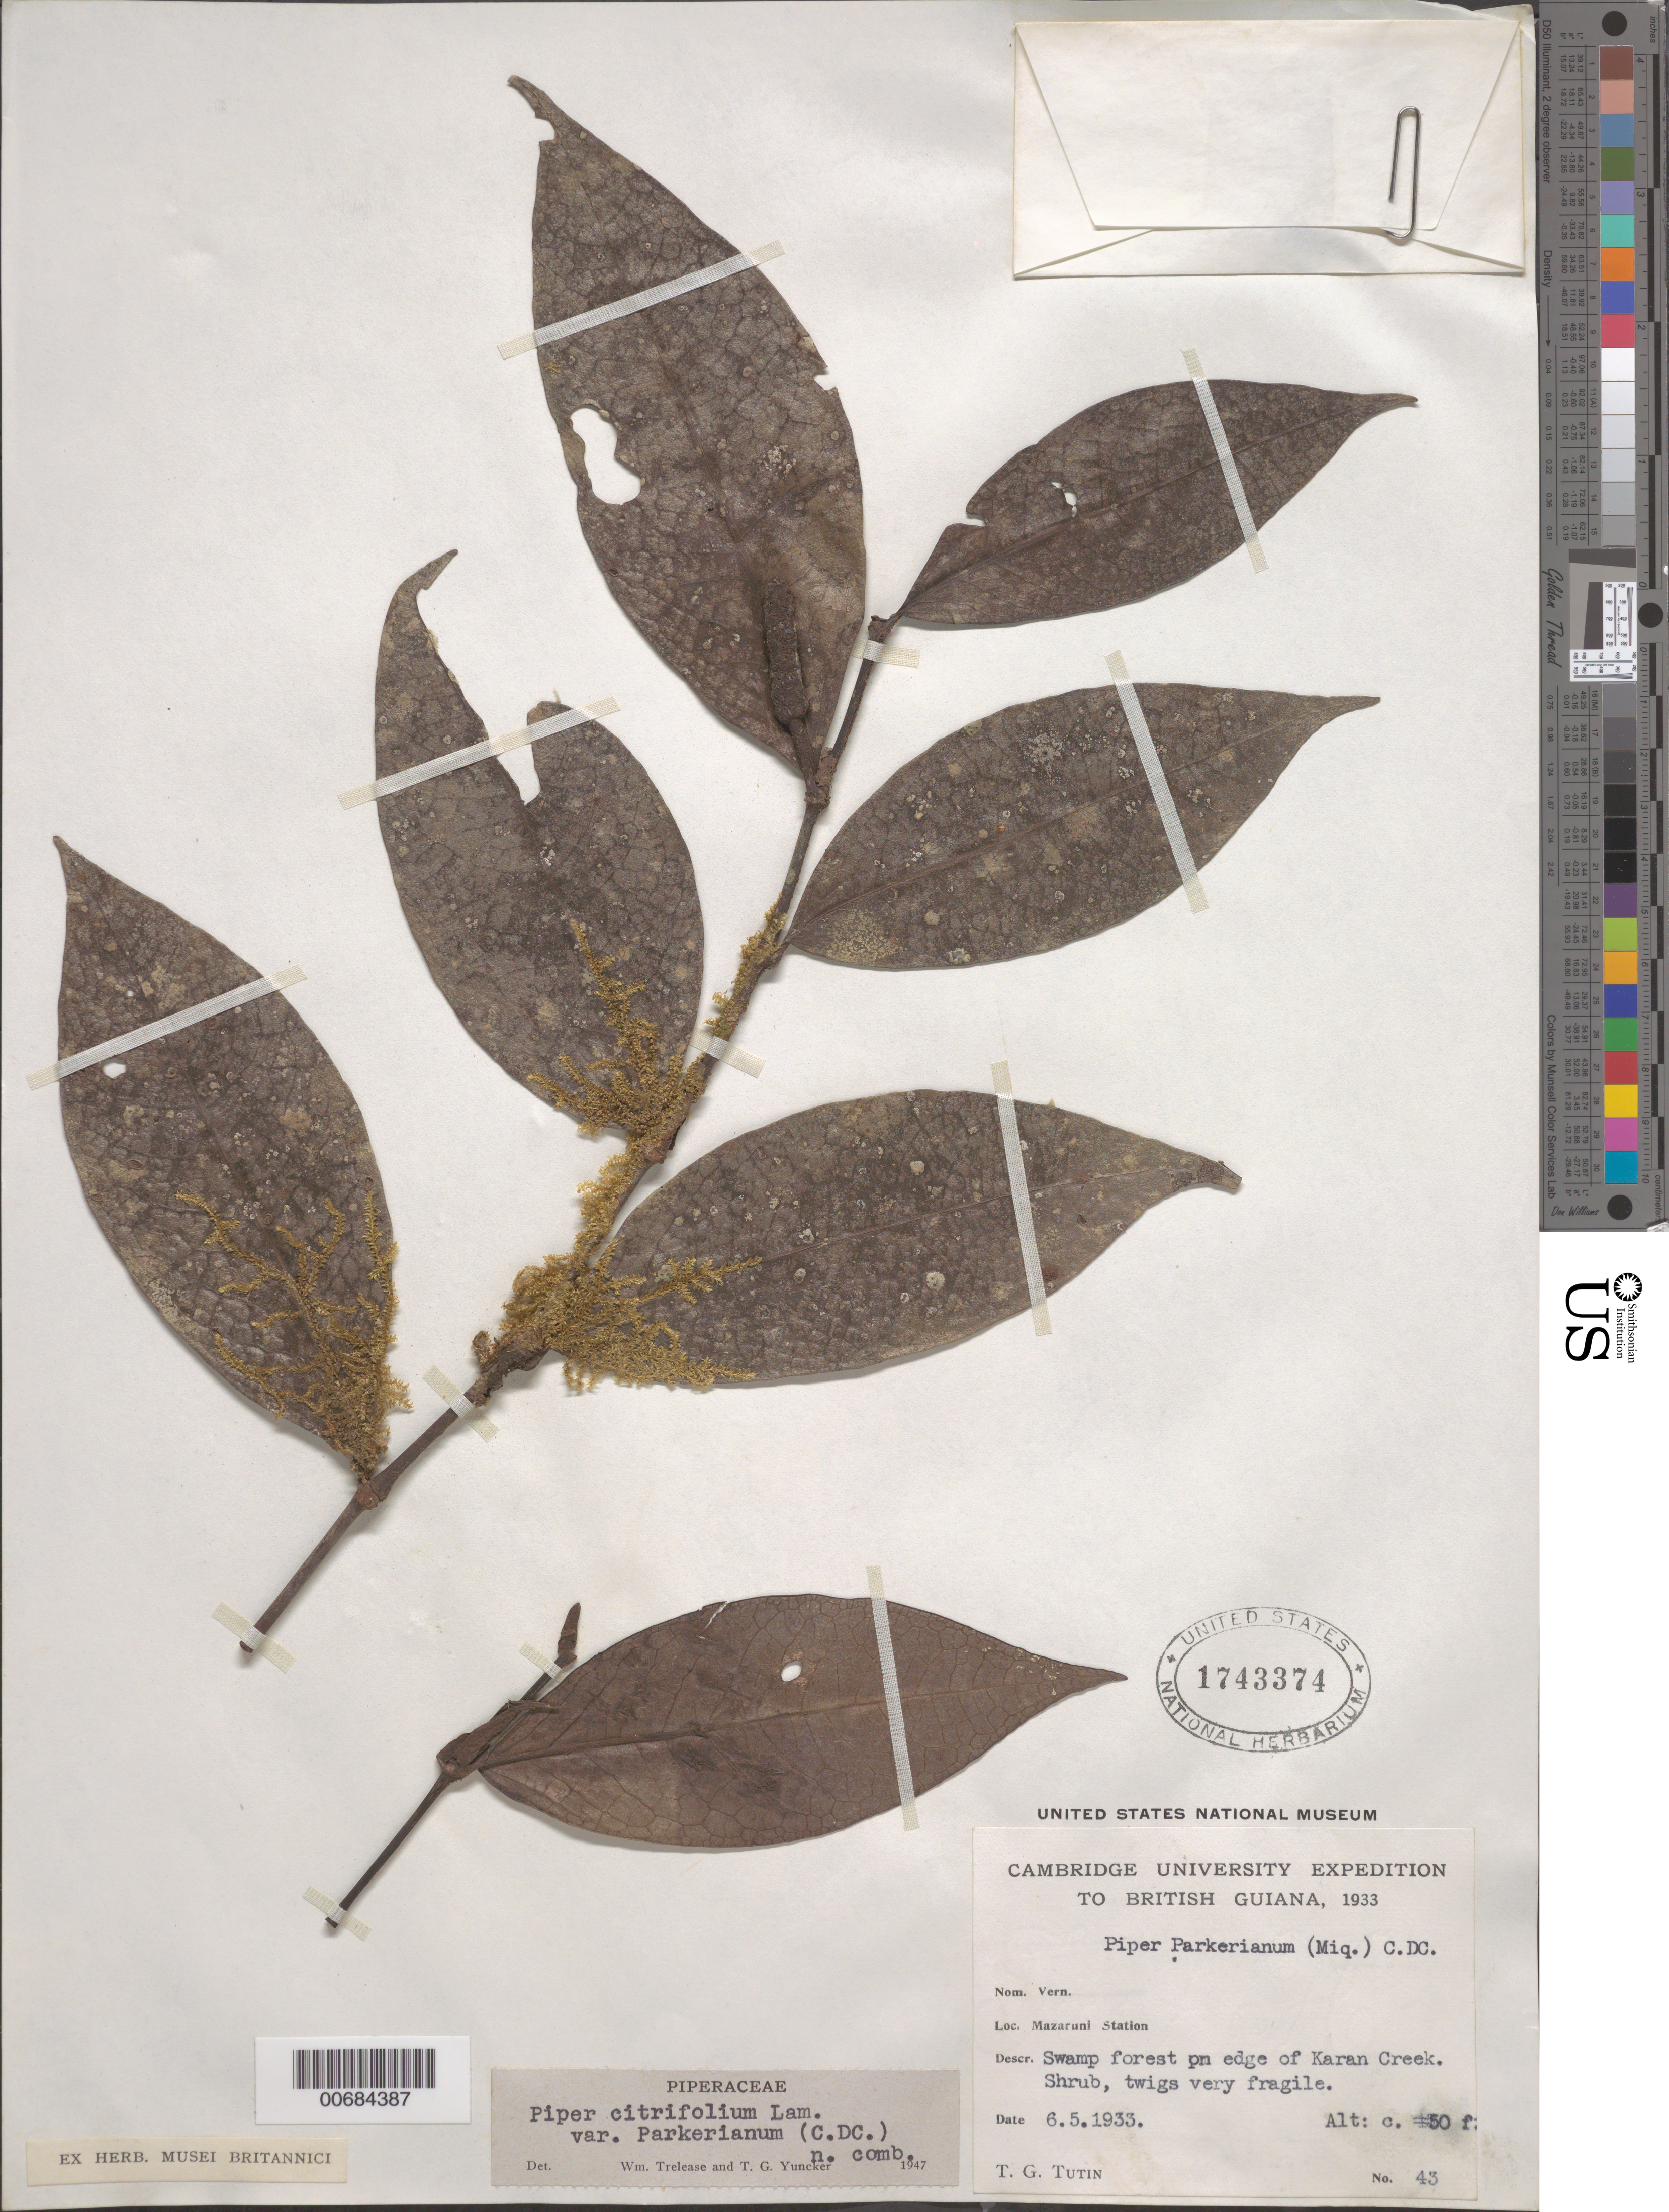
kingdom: Plantae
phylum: Tracheophyta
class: Magnoliopsida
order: Piperales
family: Piperaceae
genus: Piper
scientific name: Piper citrifolium var. parkerianum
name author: (C. DC.) Trel. & Yunck.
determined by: Trelease, W.; Yuncker, T. G.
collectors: T. G. Tutin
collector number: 42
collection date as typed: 6-May-33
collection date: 1933-05-06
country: Guyana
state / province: Cuyuni-Mazaruni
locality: Mazaruni Station, Karau Creek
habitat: Swamp forest on edge of creek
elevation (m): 30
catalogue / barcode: US 1743374